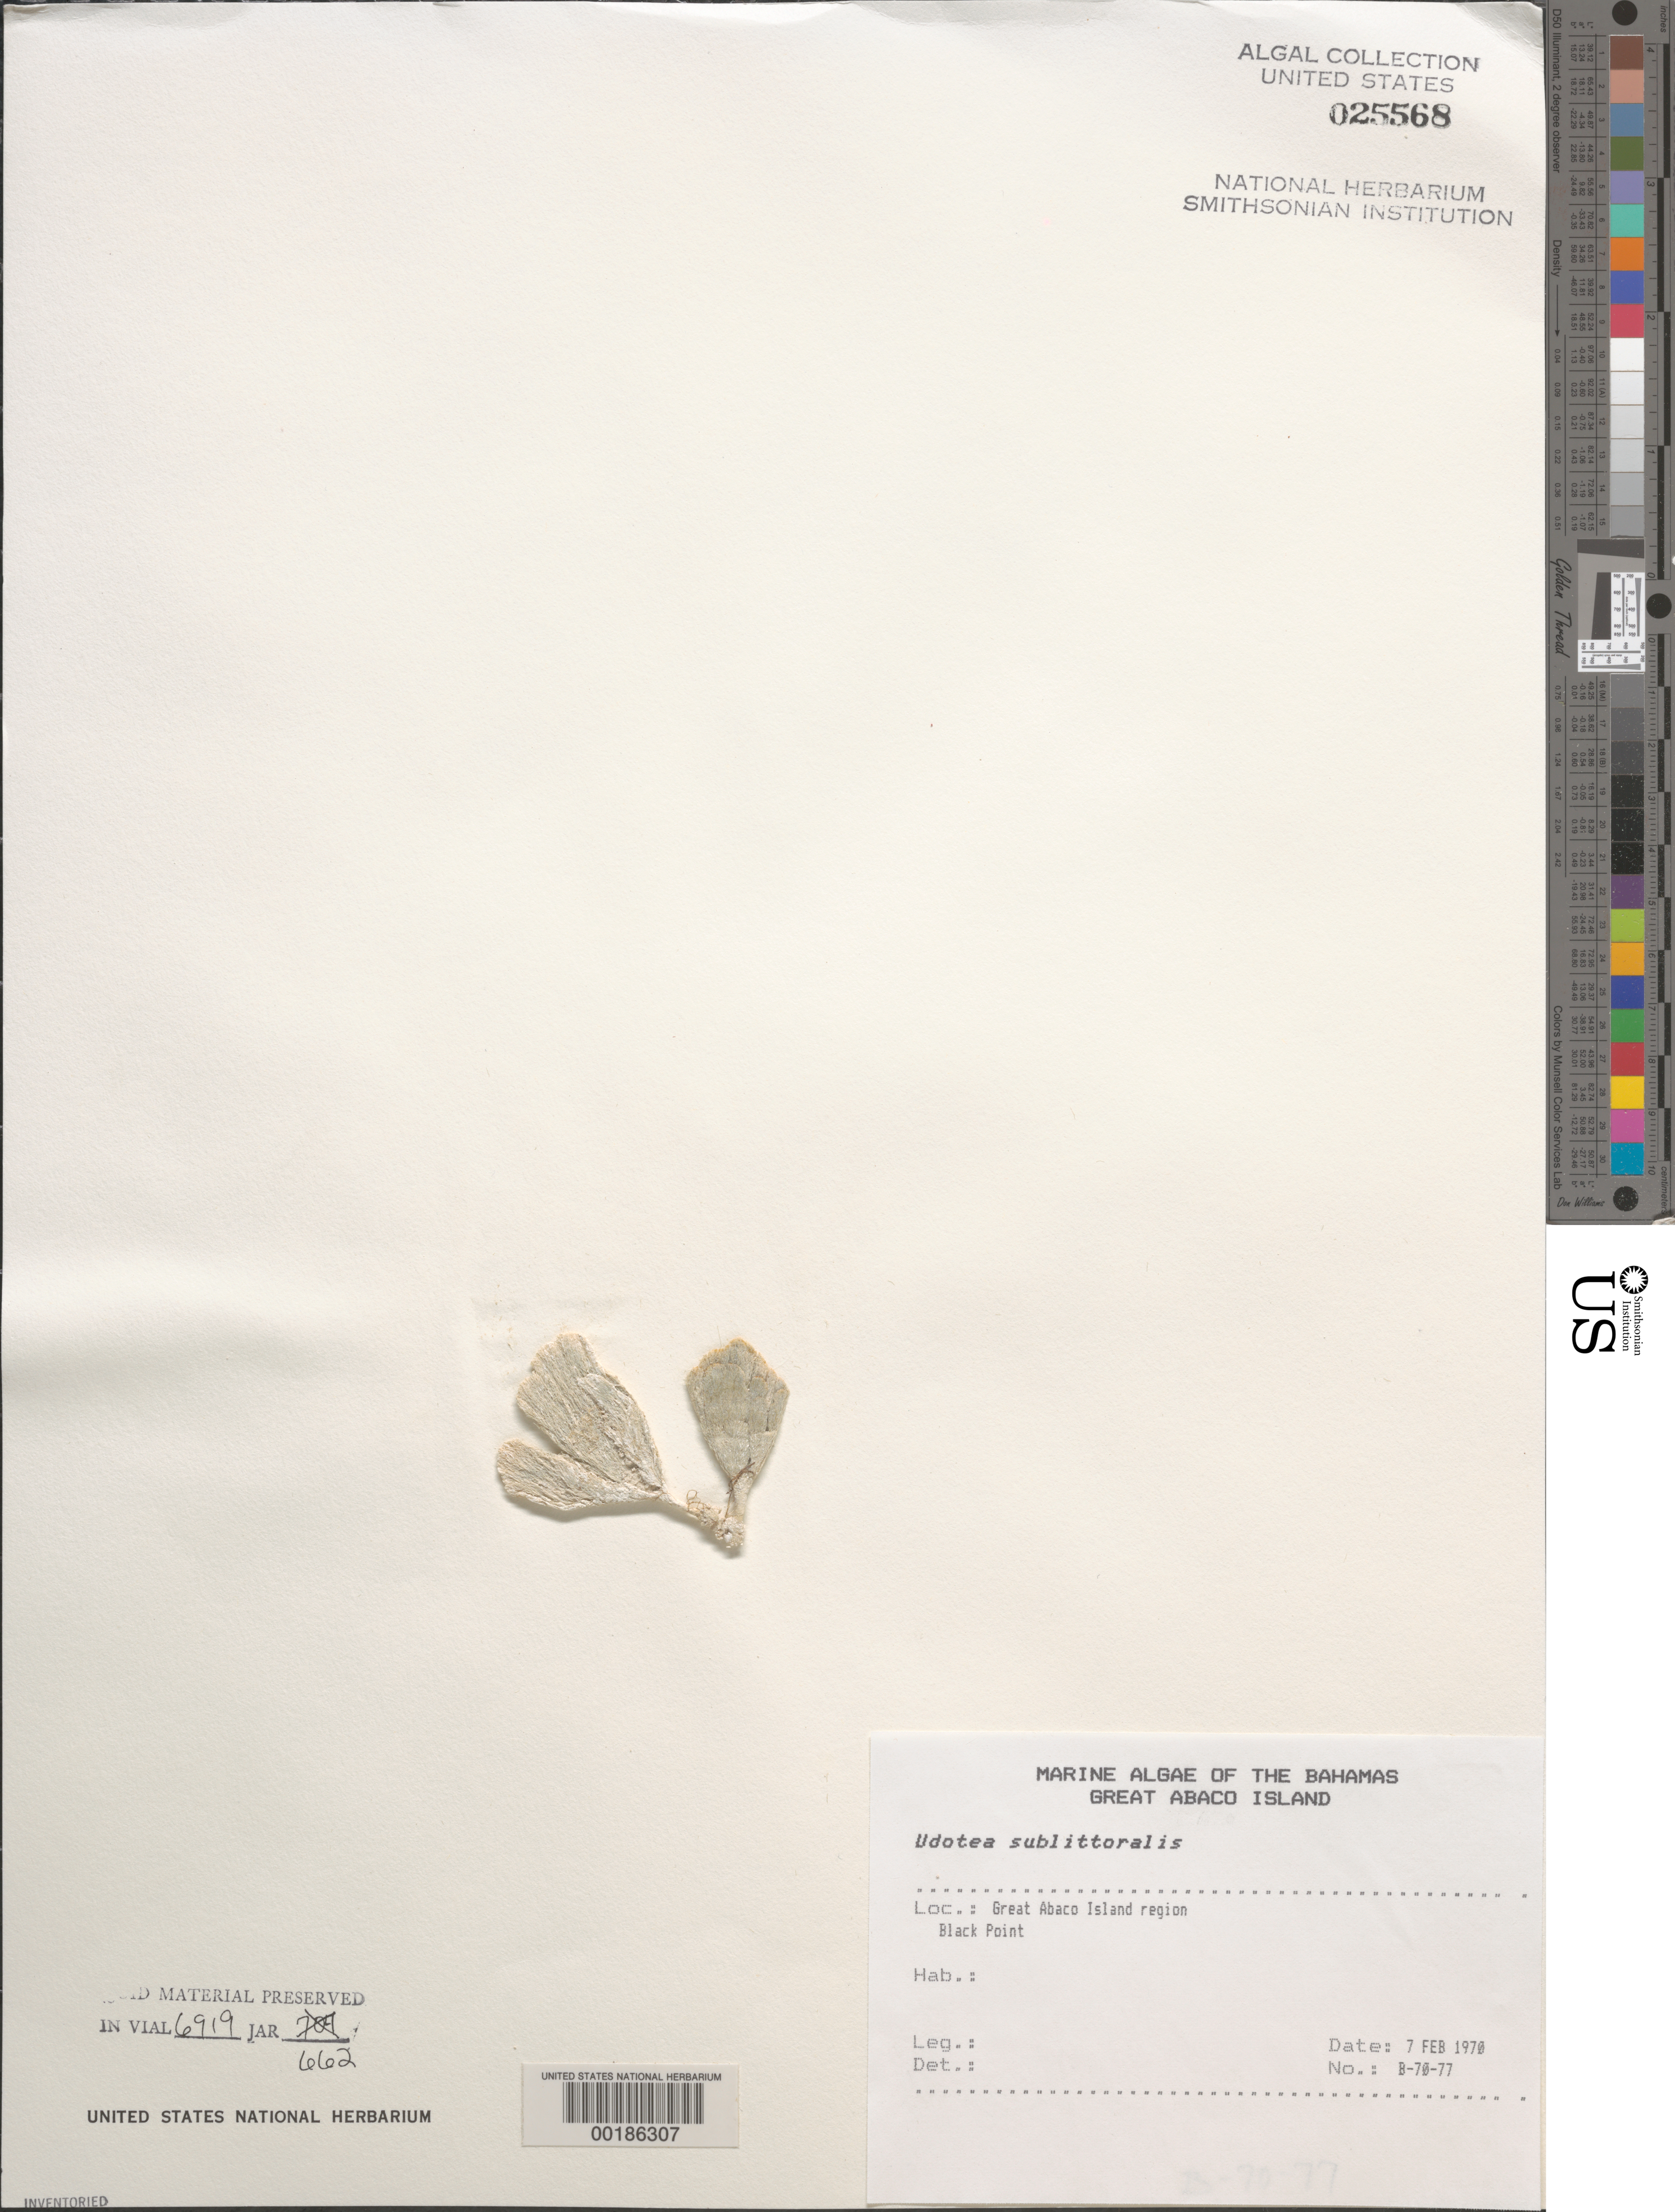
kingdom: Plantae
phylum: Chlorophyta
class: Ulvophyceae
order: Bryopsidales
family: Udoteaceae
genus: Udotea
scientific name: Udotea sublittoralis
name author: W.R. Taylor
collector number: B-70-77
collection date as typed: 07 Feb 1970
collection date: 1970-02-07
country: Bahamas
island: Great Abaco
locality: Black Point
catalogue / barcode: US 25568